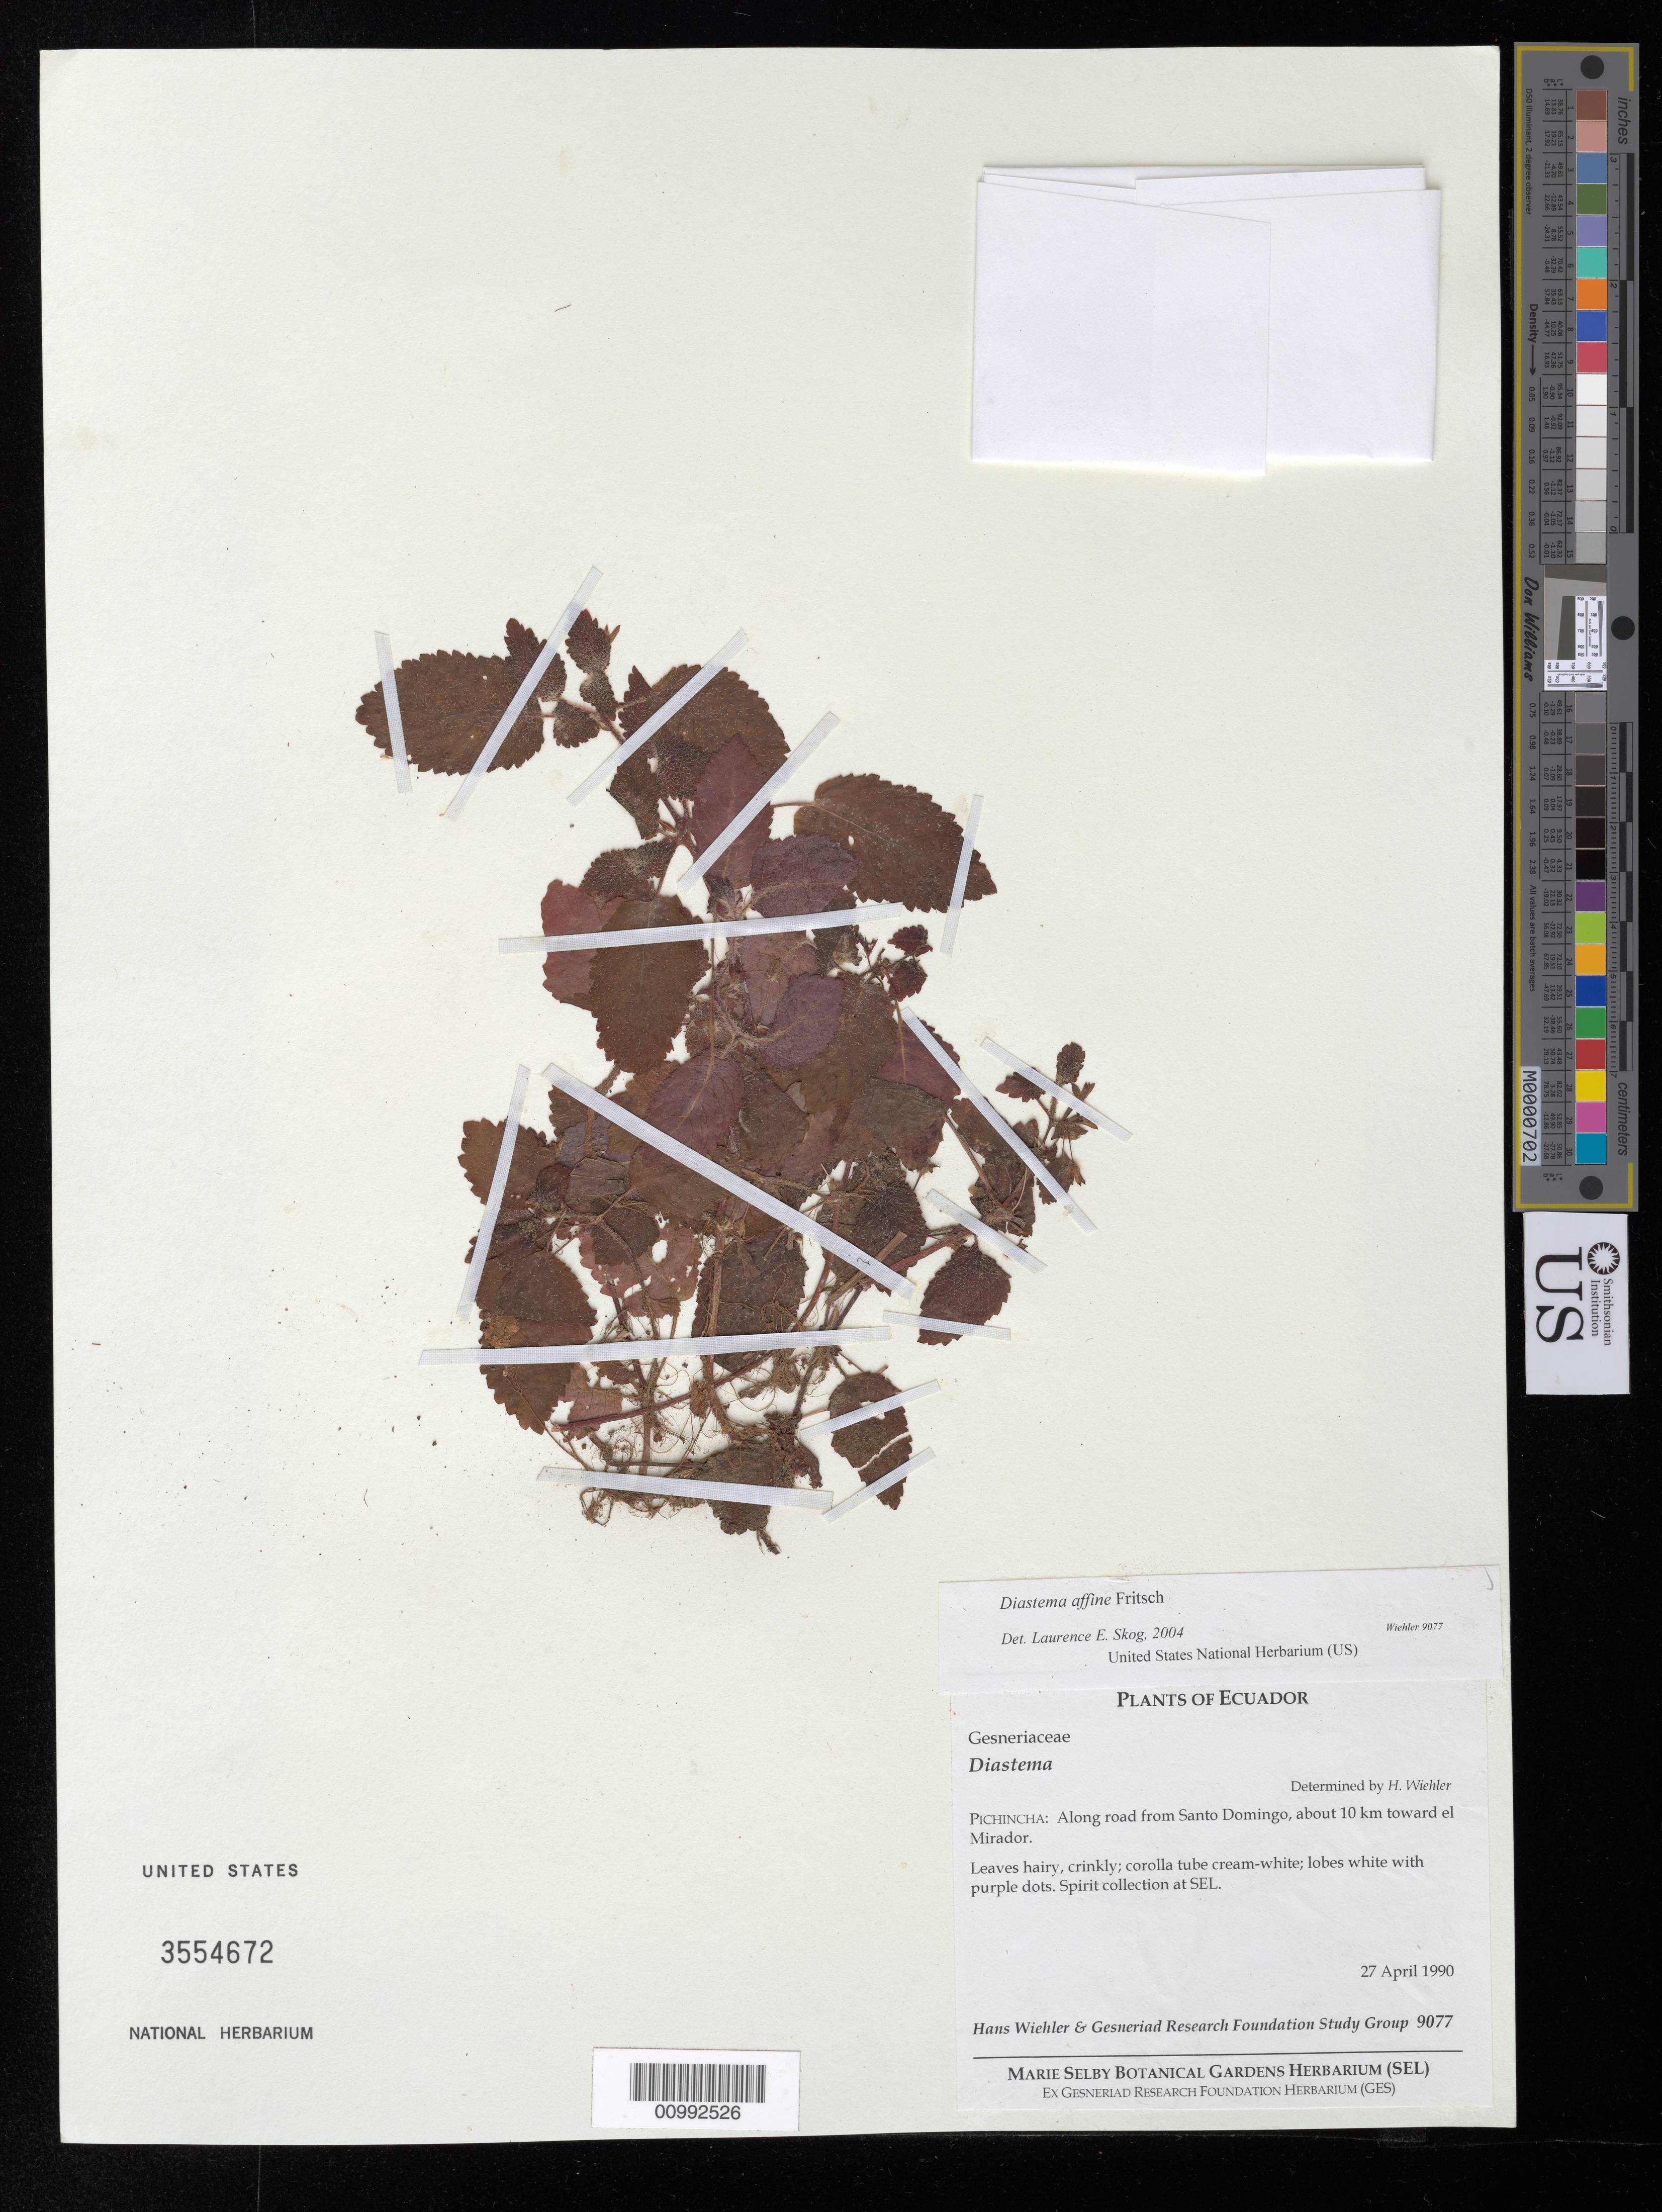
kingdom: Plantae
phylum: Tracheophyta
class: Magnoliopsida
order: Lamiales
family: Gesneriaceae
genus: Diastema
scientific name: Diastema affine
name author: Fritsch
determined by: Skog, Laurence E.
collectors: H. J. Wiehler & GRF Study Group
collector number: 9077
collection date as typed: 27 Apr 1990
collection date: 1990-04-27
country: Ecuador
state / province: Pichincha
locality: Pichincha: along road from Santo Domingo, about 10 km toward el Mirador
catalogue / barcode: US 3554672